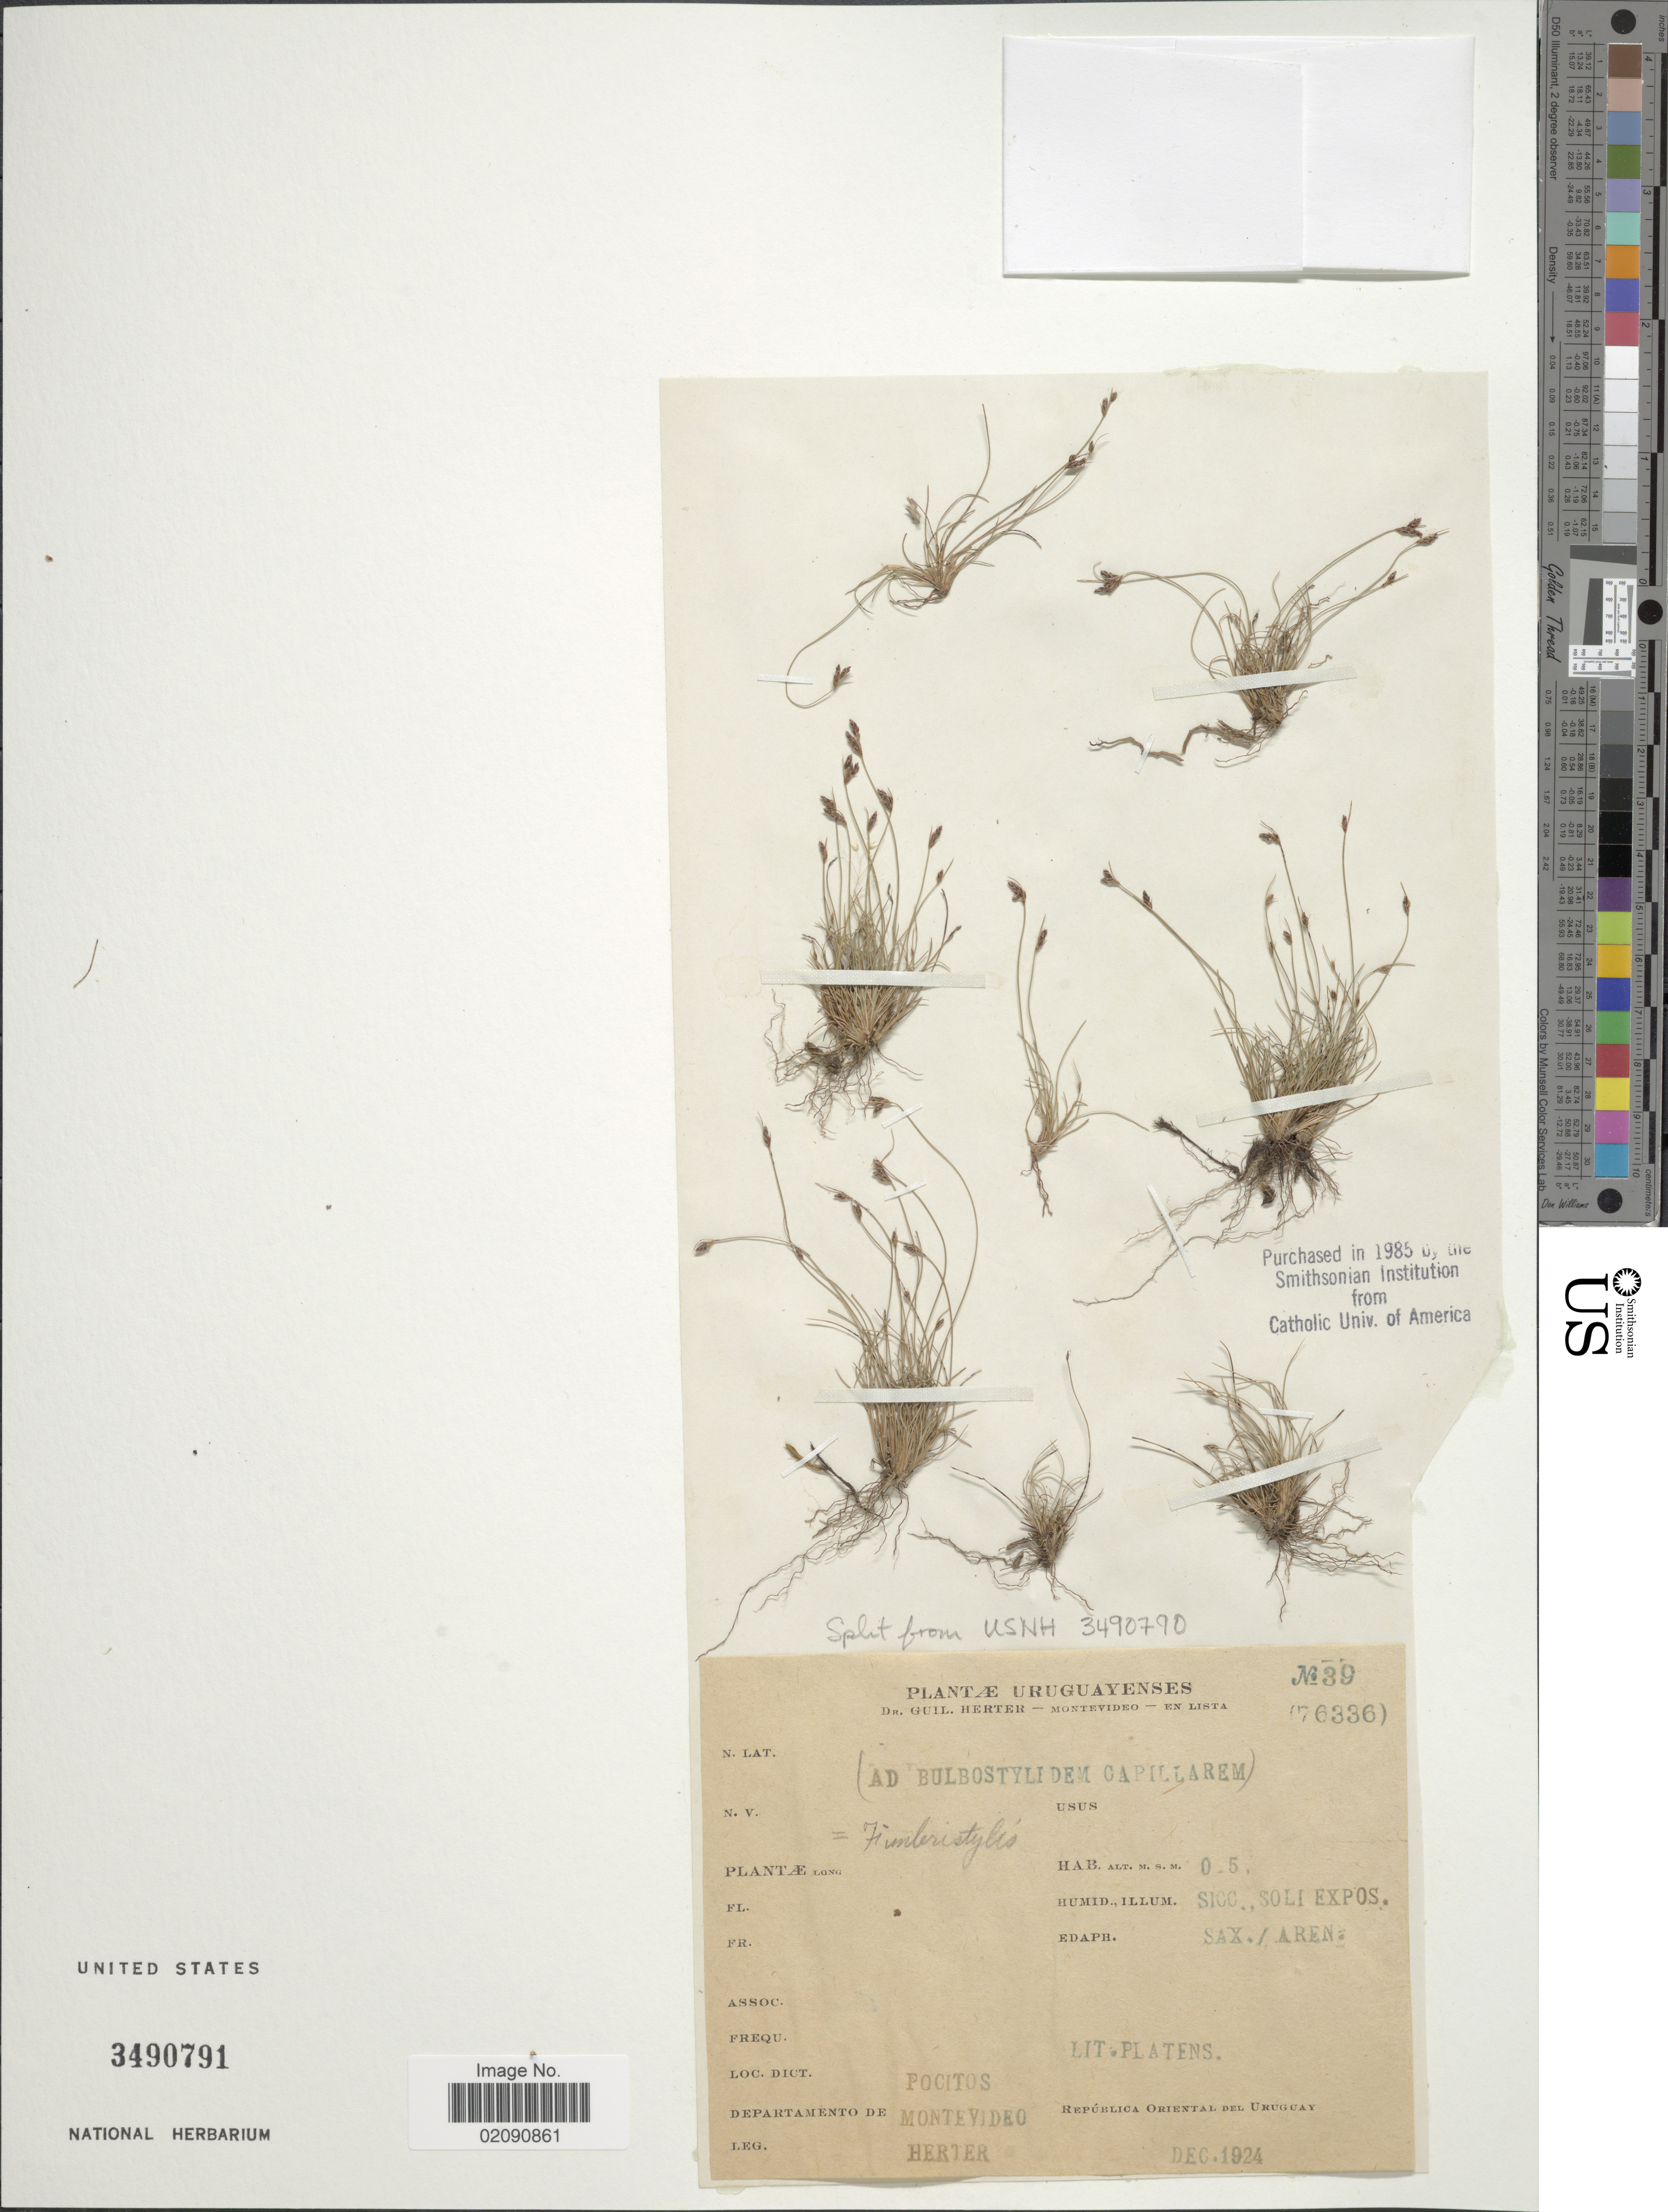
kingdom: Plantae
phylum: Tracheophyta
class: Liliopsida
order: Poales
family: Cyperaceae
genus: Bulbostylis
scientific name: Bulbostylis capillaris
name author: (L.) Kunth ex C.B. Clarke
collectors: G. Herter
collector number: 39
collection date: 1924-12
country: Uruguay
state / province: Montevideo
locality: Pocitos, Lit. Platens., Republica Oriental del Uruguay.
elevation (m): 0.5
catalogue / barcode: US 3490791